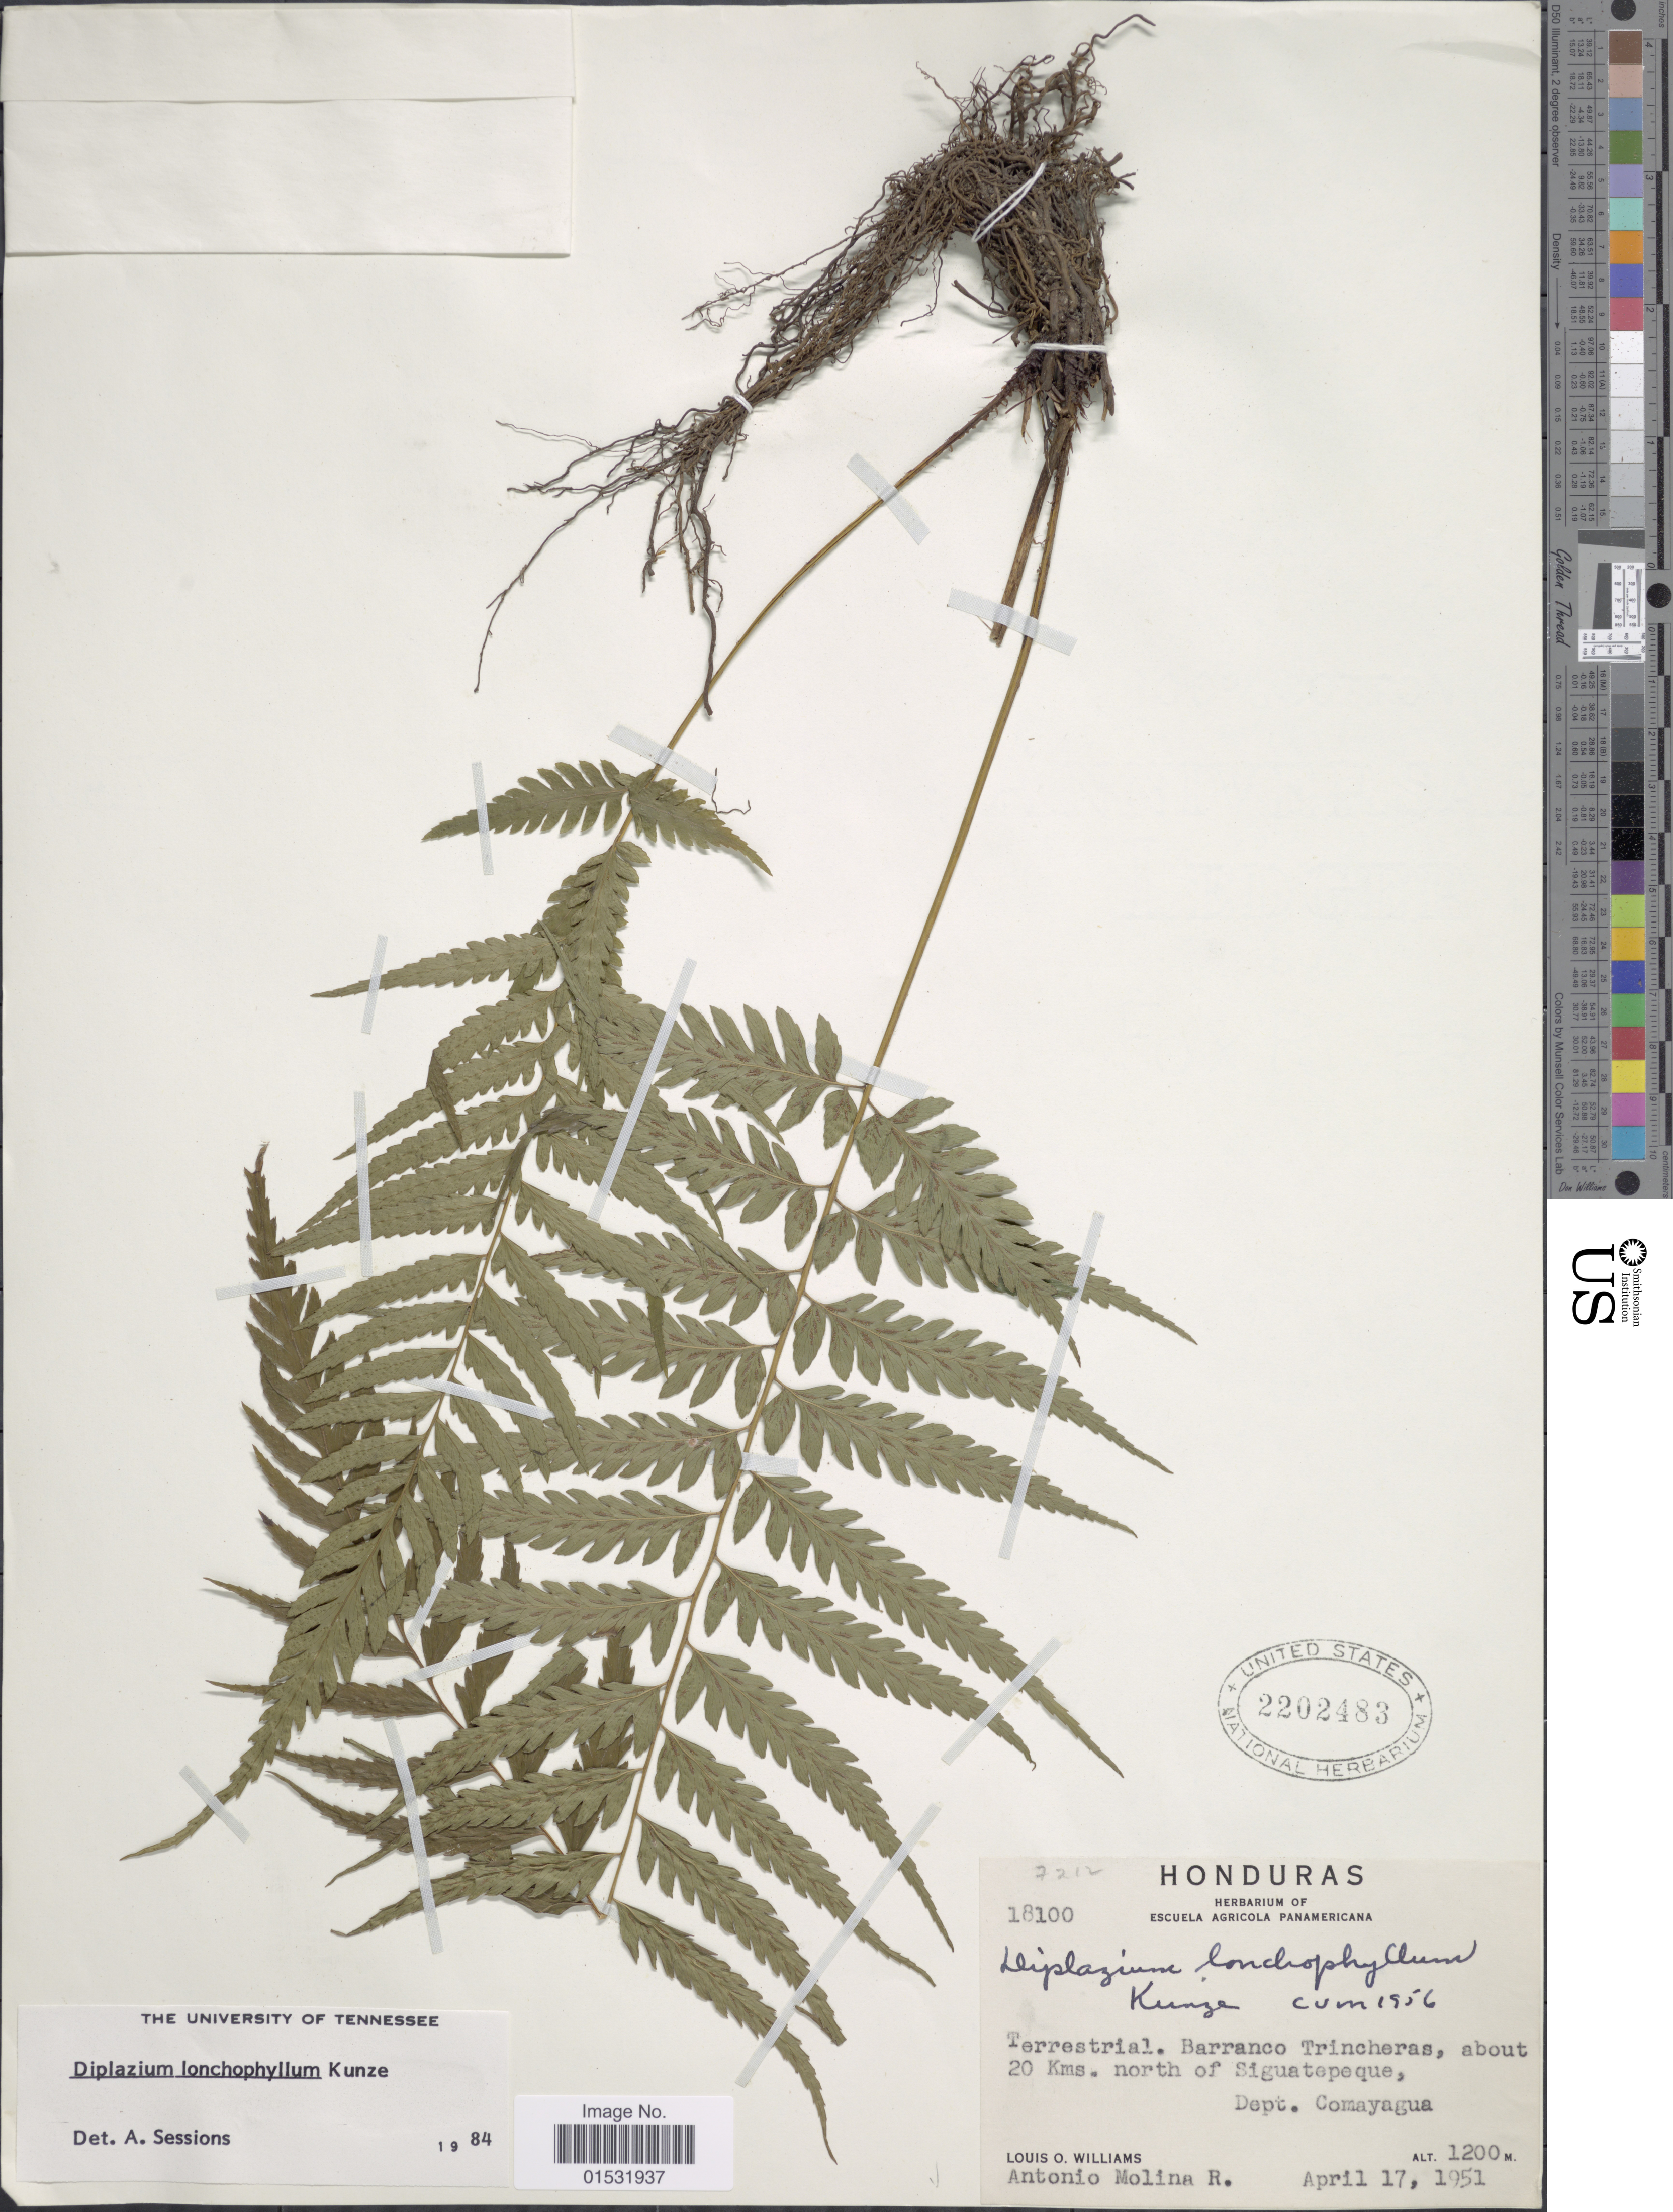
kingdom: Plantae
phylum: Tracheophyta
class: Polypodiopsida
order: Polypodiales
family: Athyriaceae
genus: Diplazium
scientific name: Diplazium lonchophyllum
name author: Kunze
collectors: L. O. Williams & A. Molina R.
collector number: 18100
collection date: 1951-04-17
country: Honduras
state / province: Comayagua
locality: Barranco Trincheras, about 20 Kms. north of Siguatepeque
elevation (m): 1200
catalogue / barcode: US 2202488